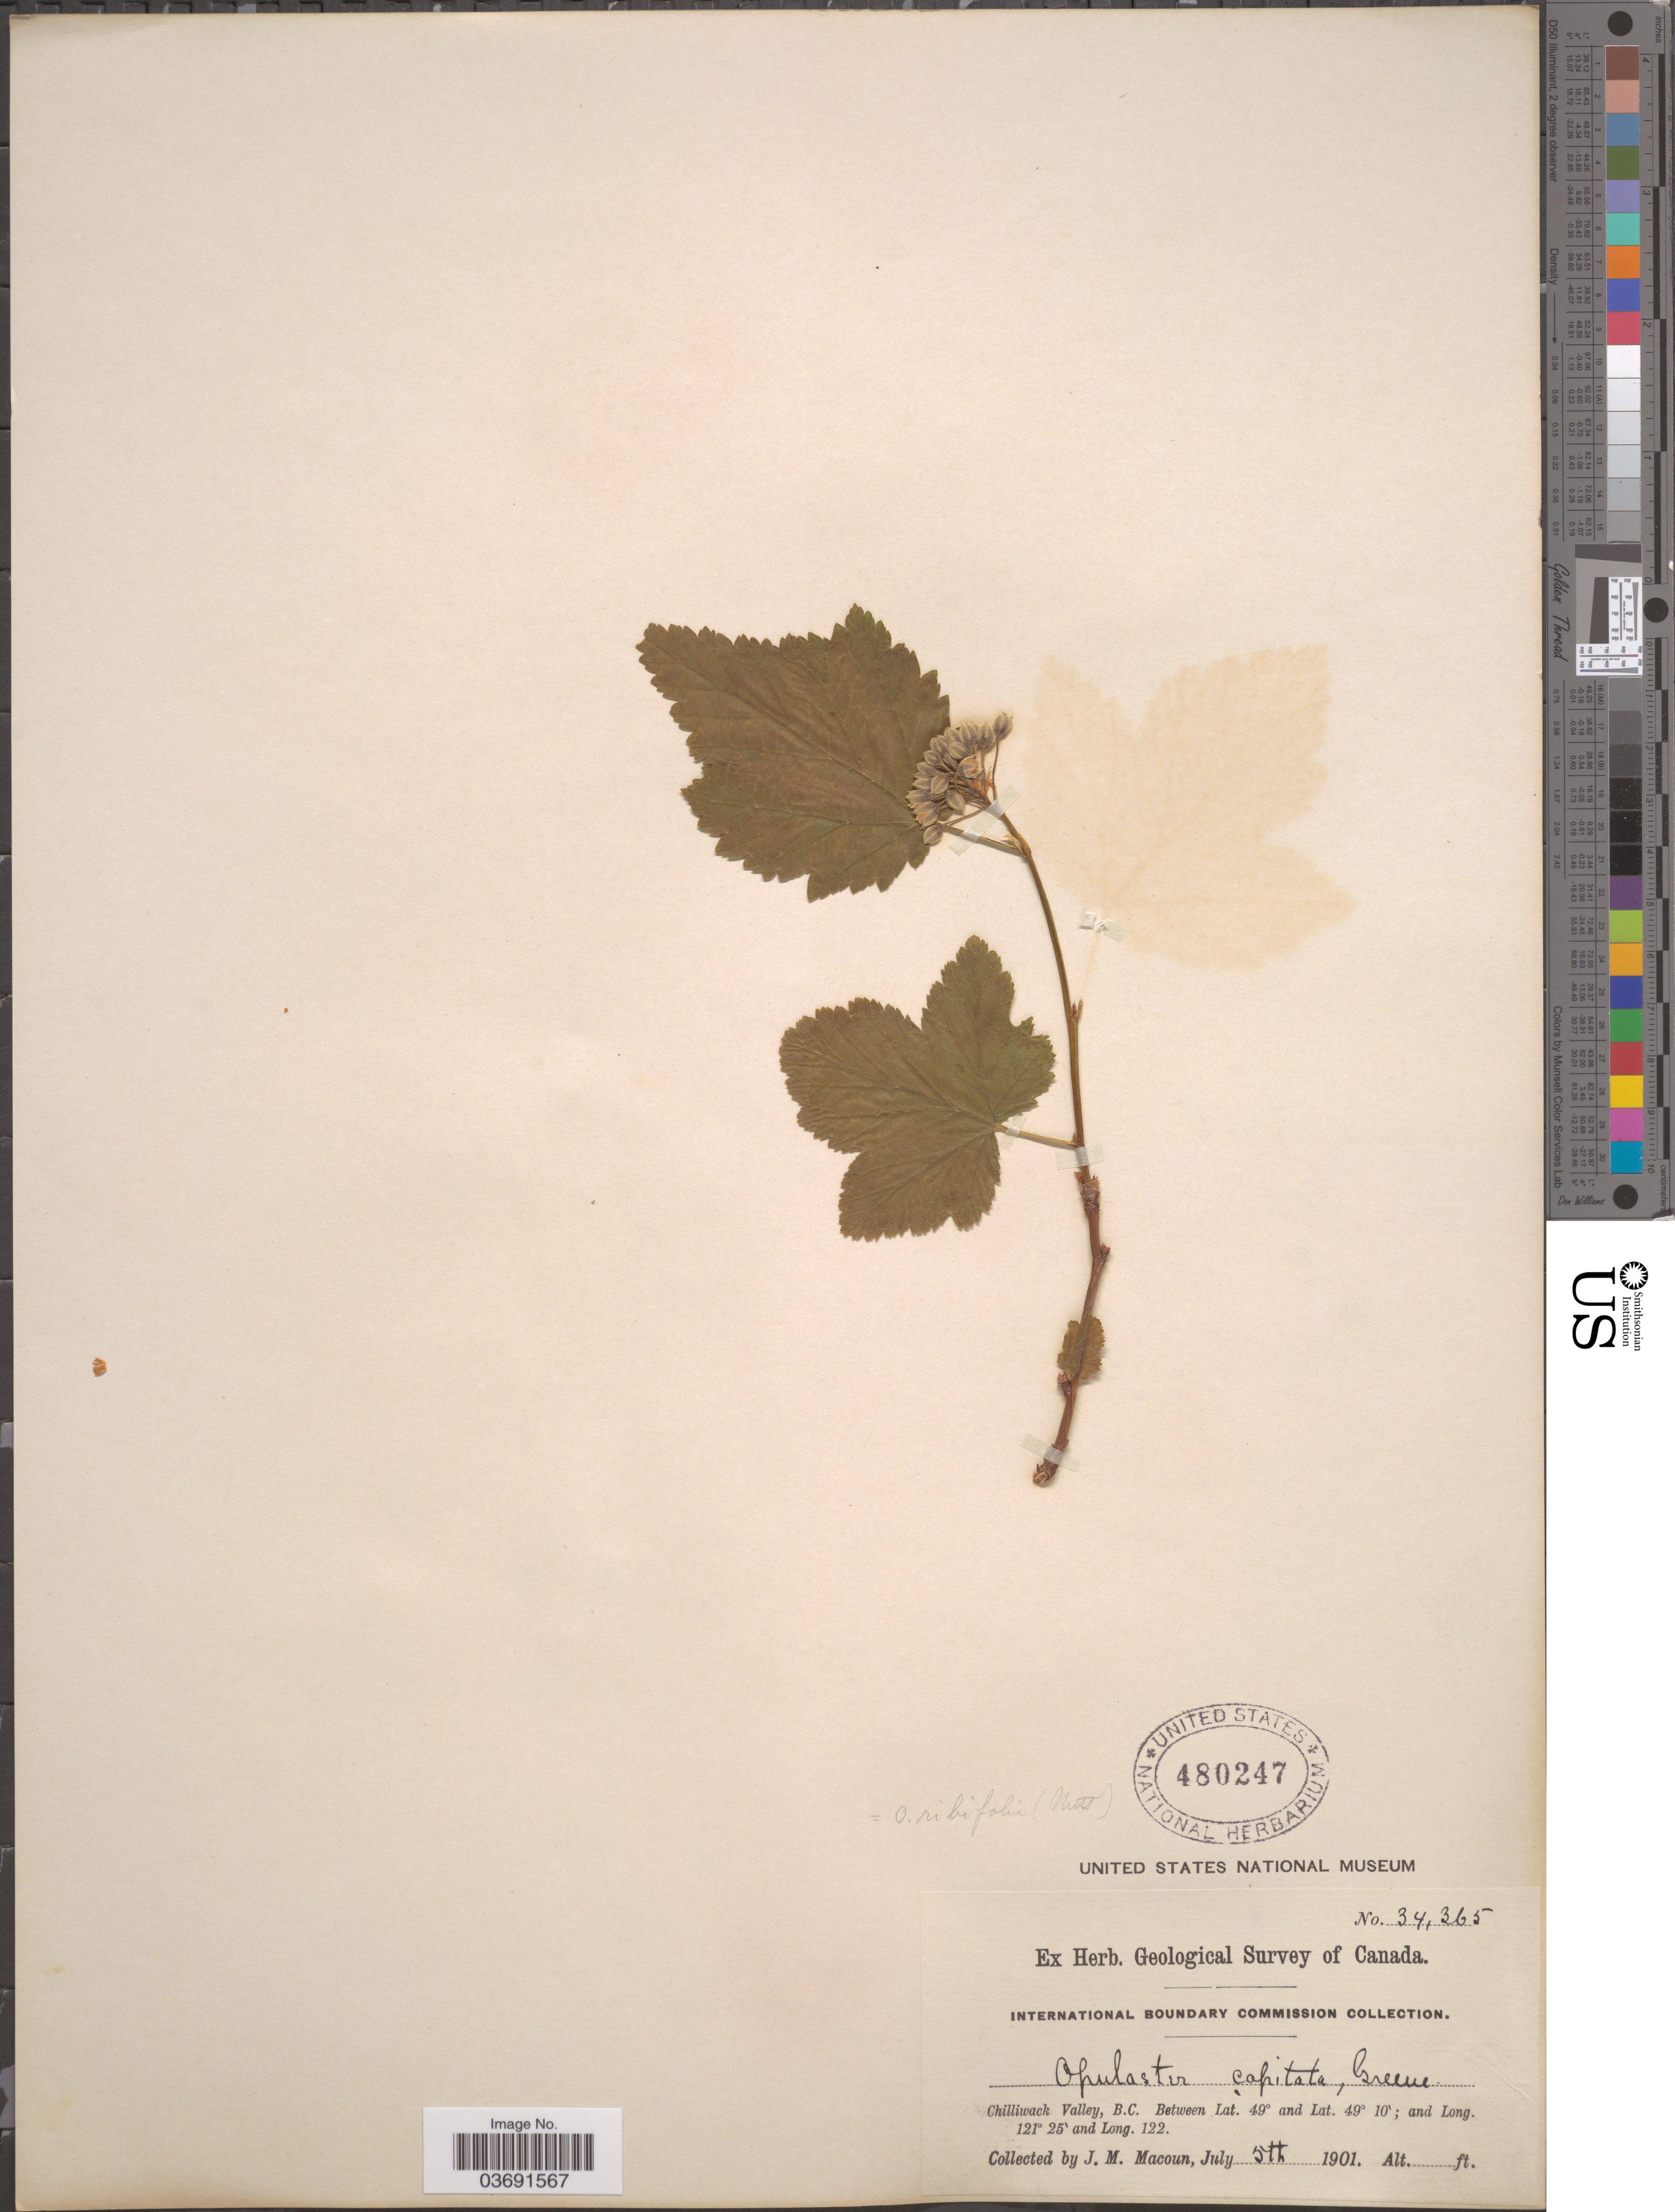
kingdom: Plantae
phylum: Tracheophyta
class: Magnoliopsida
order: Rosales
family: Rosaceae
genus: Physocarpus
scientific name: Physocarpus capitatus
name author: (Pursh) Kuntze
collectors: J. M. Macoun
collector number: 34365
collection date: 1901-07-05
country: Canada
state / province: British Columbia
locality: Chilliwack Valley.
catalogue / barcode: US 480247